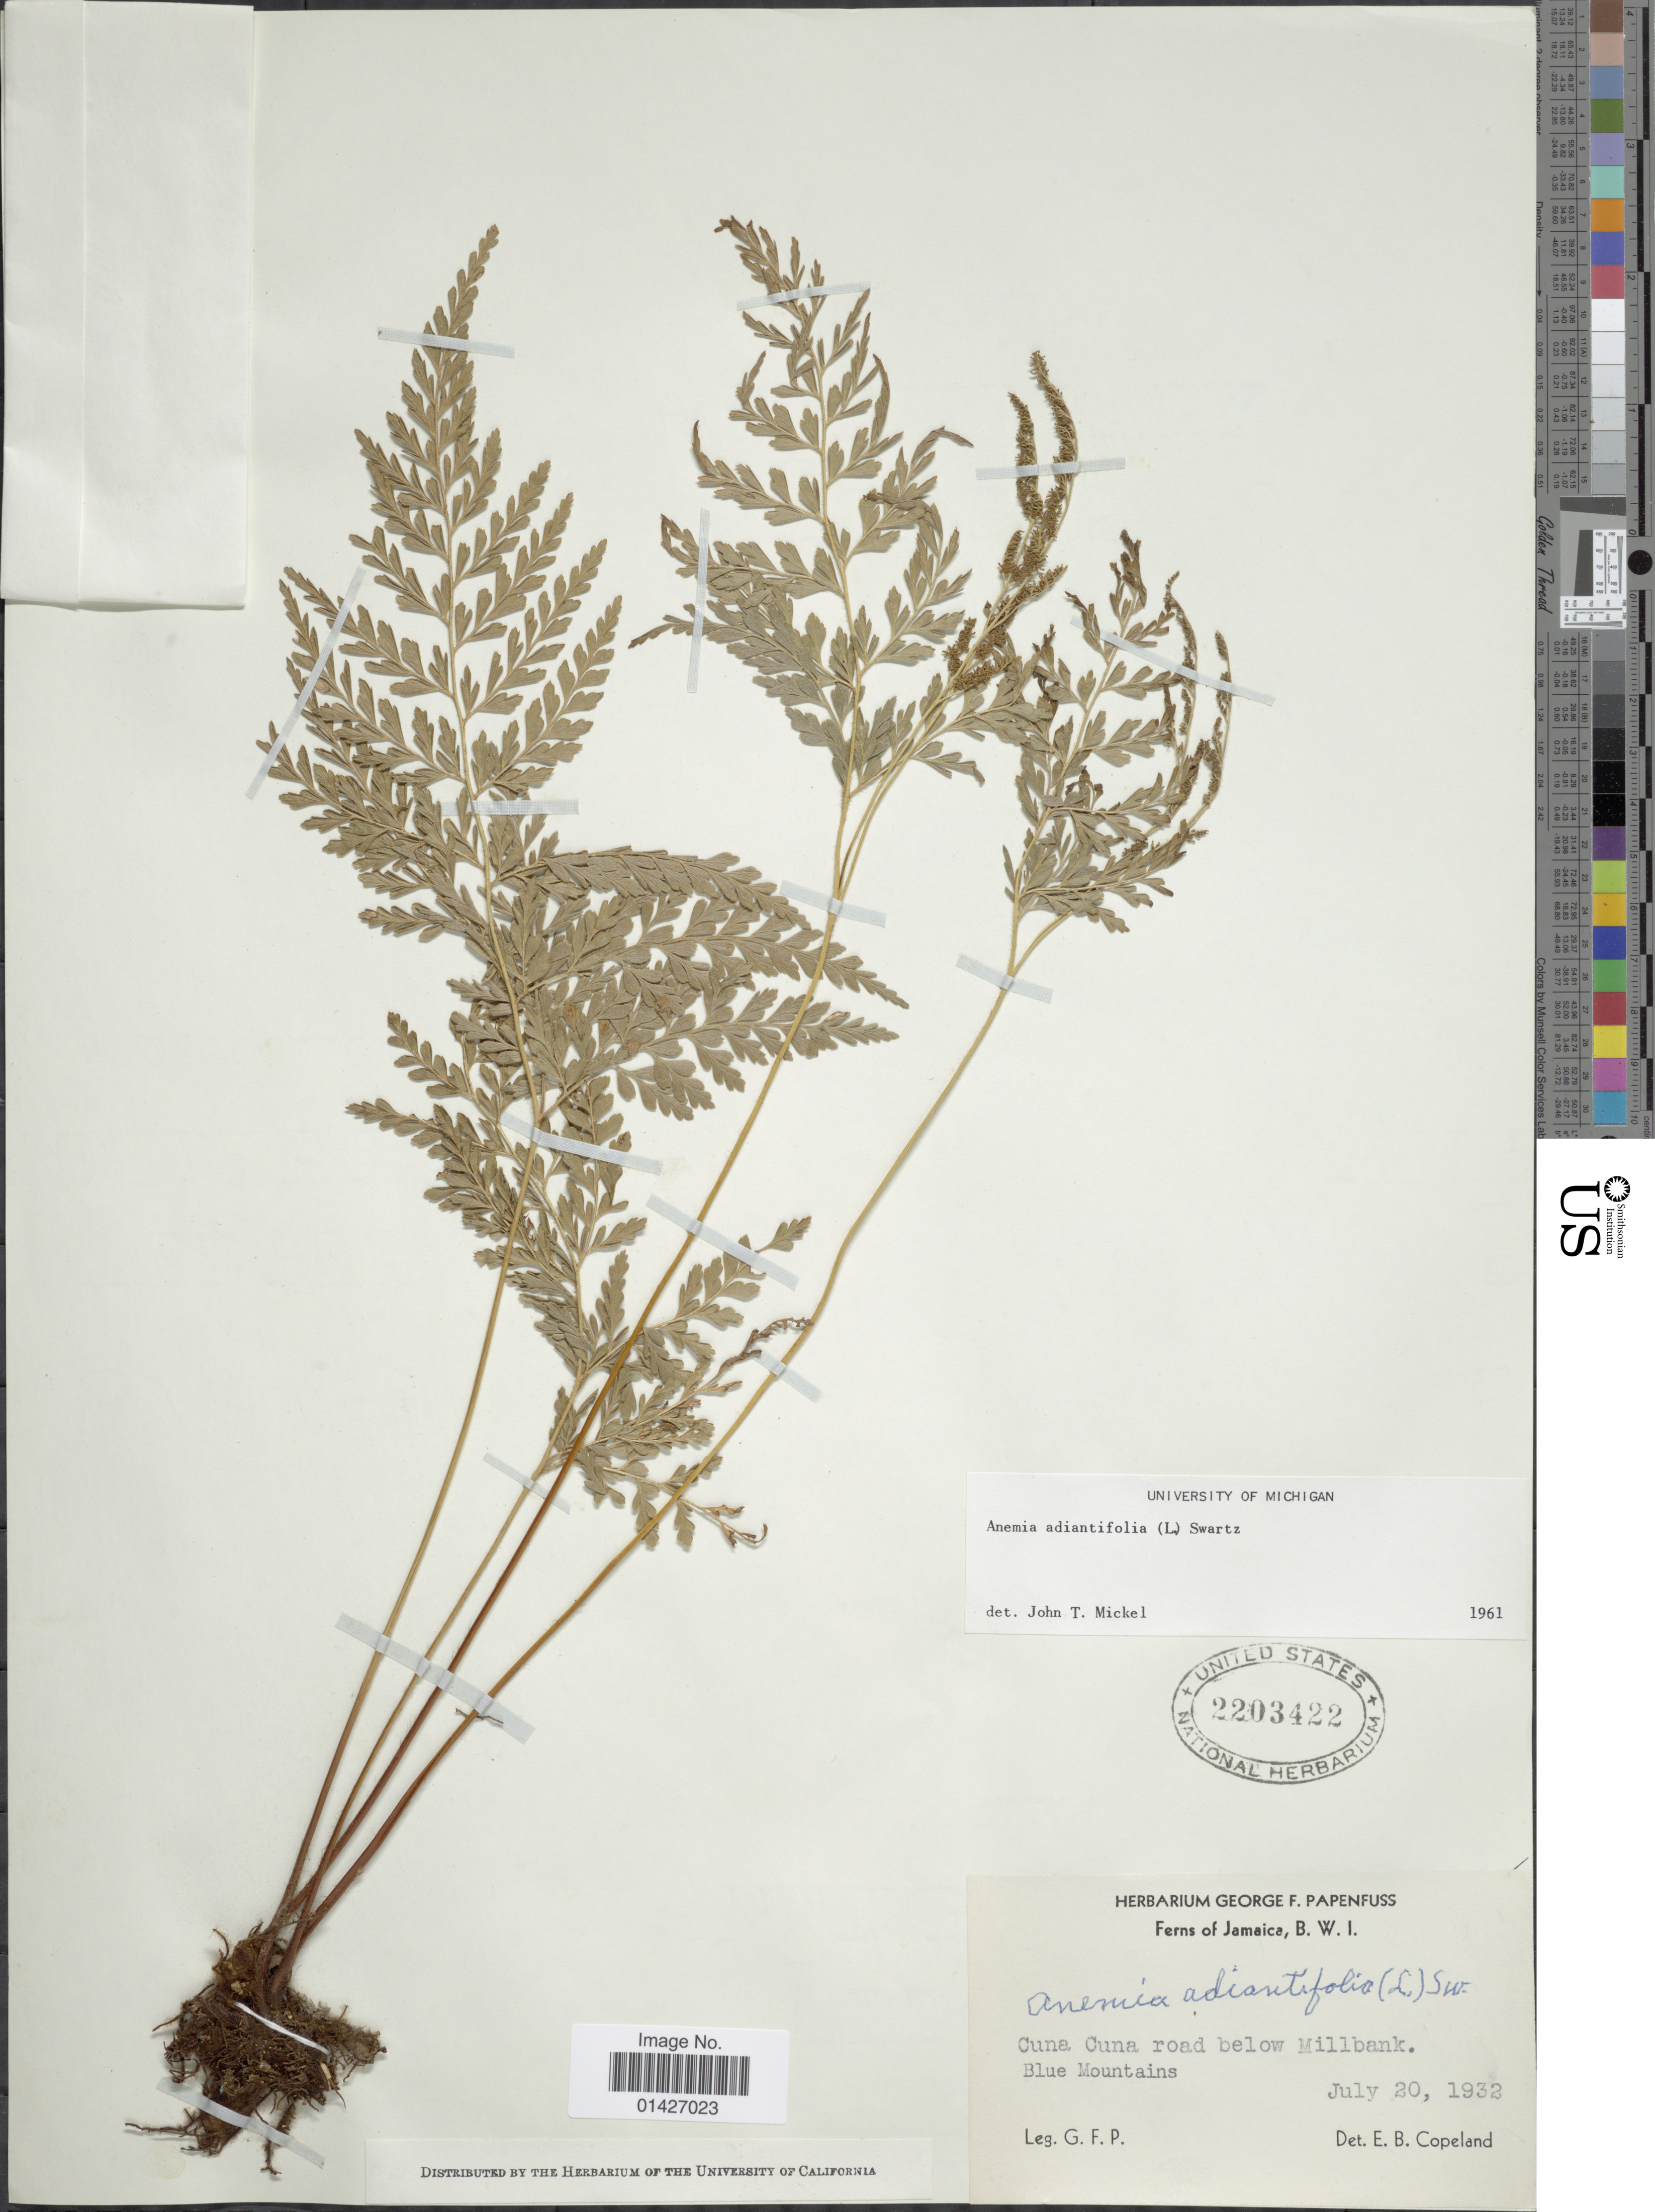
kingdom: Plantae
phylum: Tracheophyta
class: Polypodiopsida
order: Schizaeales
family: Anemiaceae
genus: Anemia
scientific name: Anemia adiantifolia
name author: (L.) Sw.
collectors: G. Papenfuss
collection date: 1932-07-20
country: Jamaica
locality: B.W.I., Cuna Cuna road below Millbank. Blue Mountains.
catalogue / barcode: US 2203422